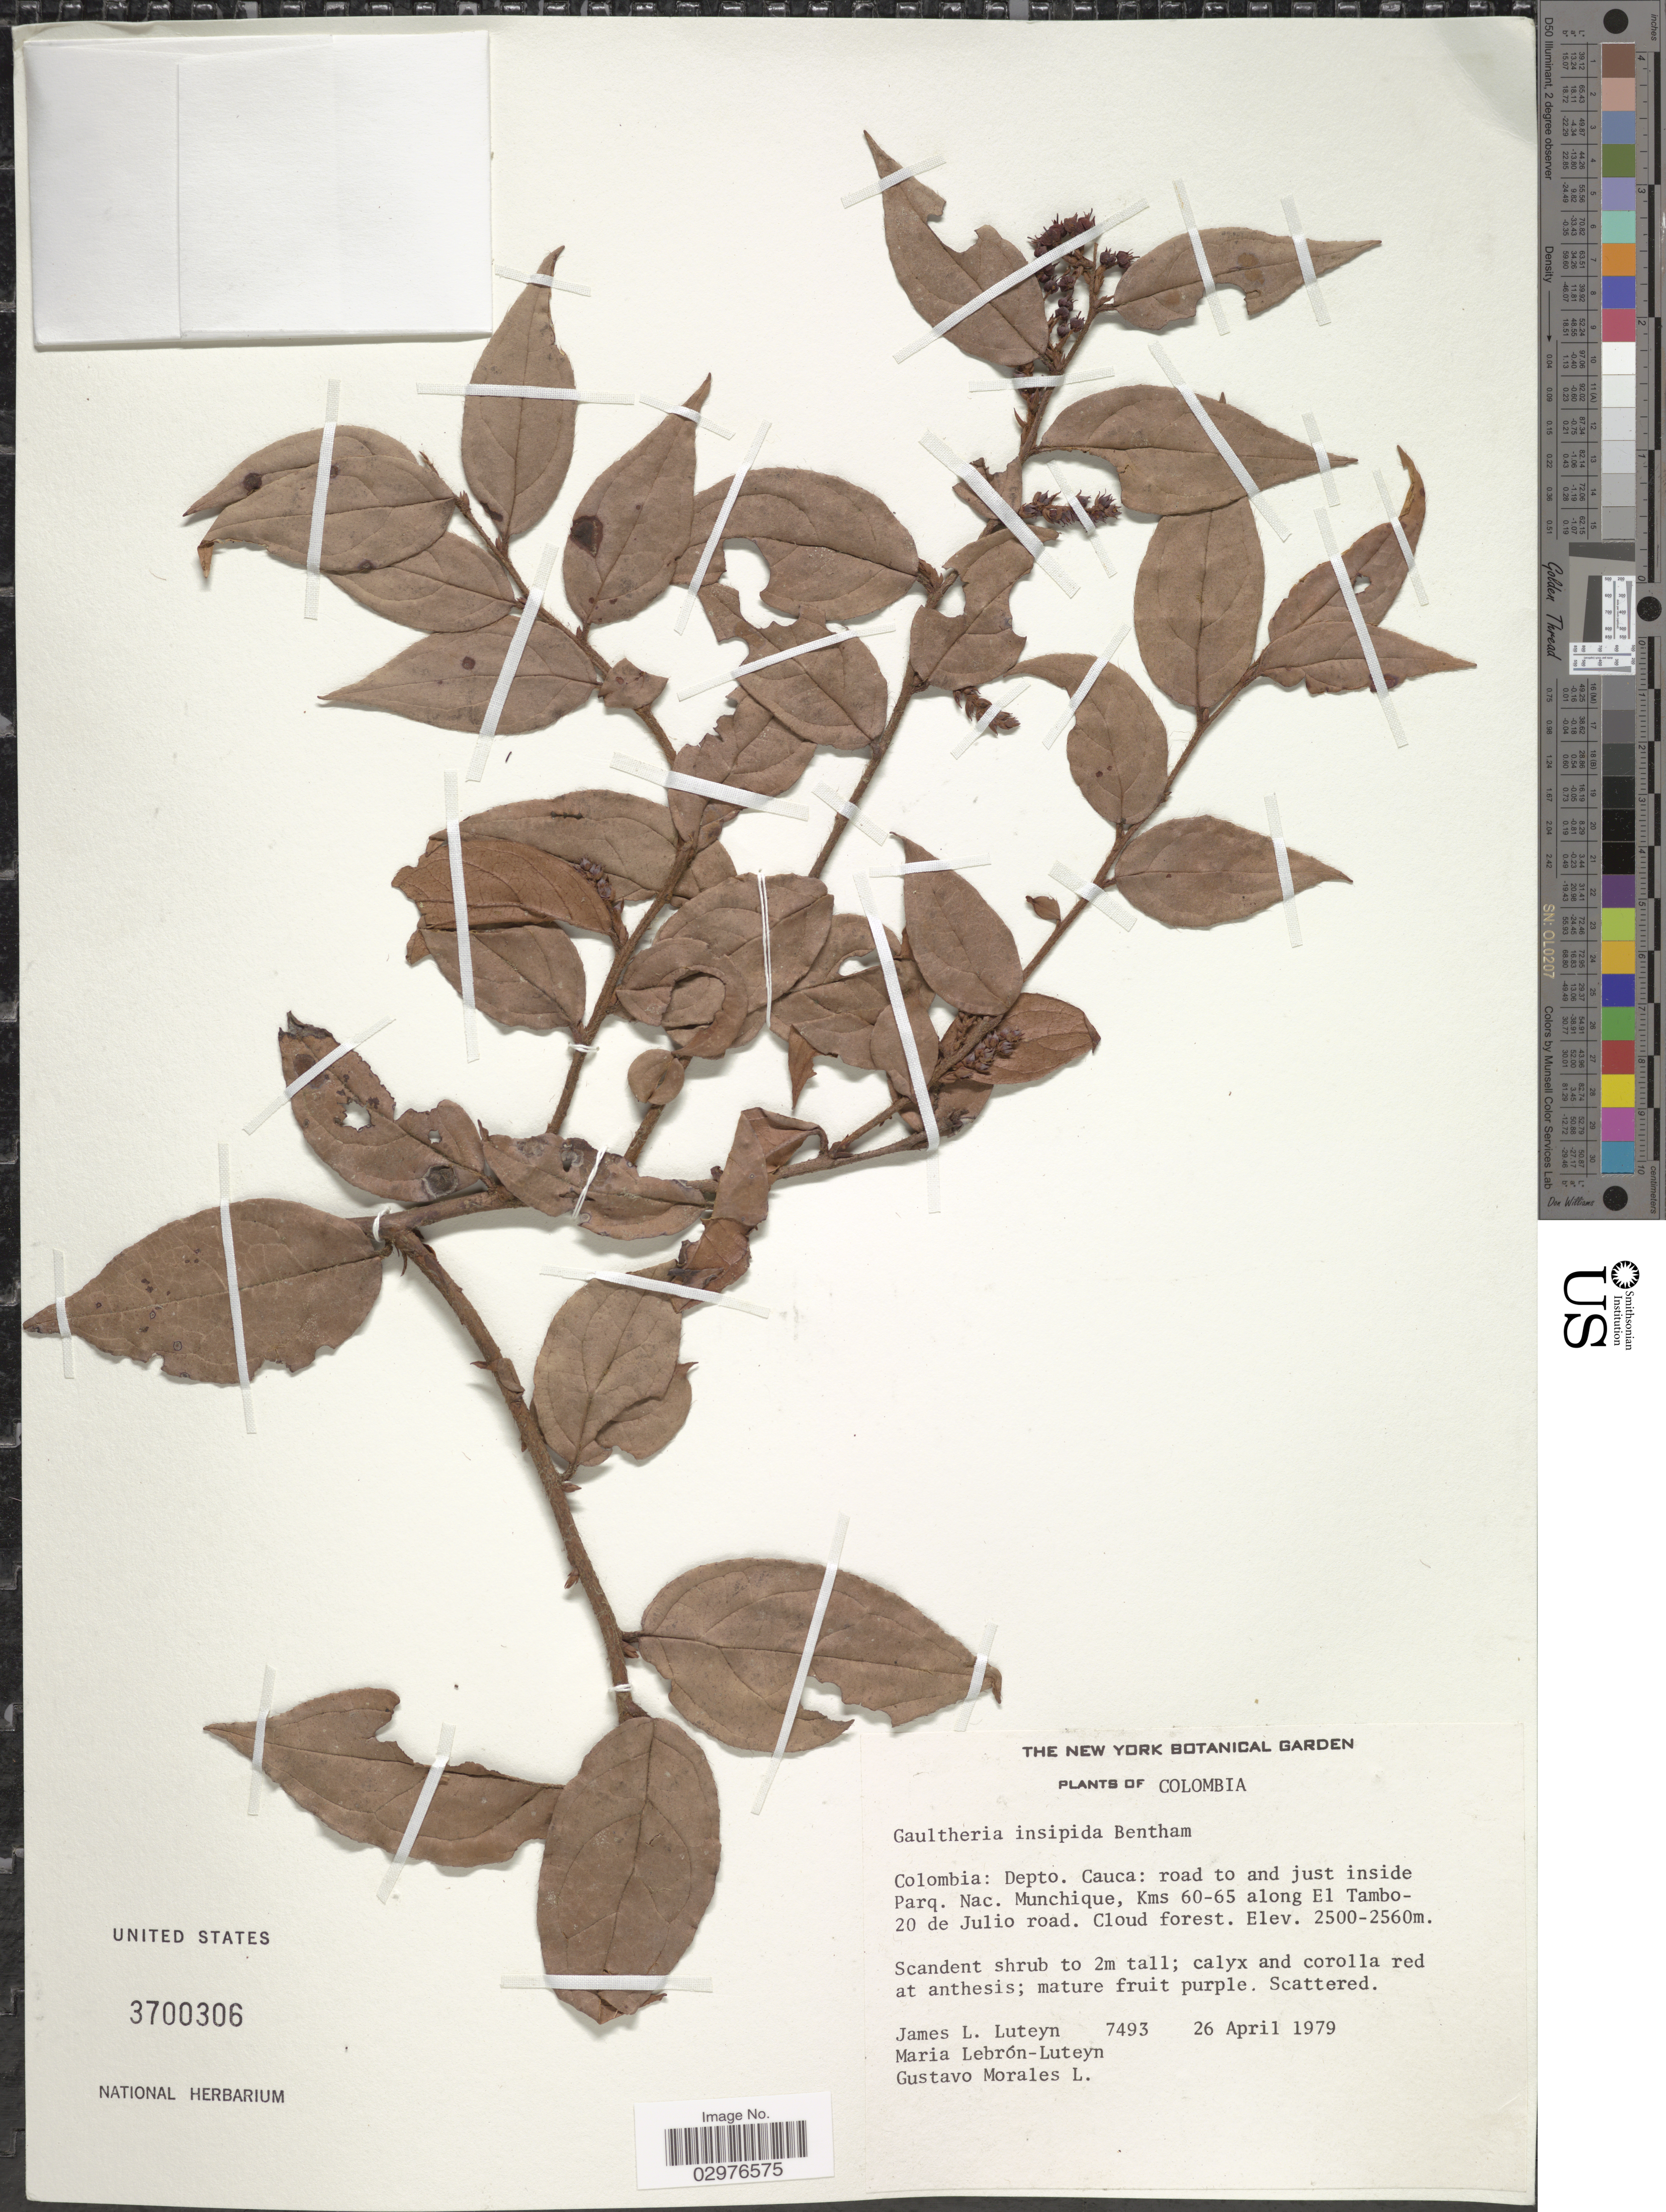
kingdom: Plantae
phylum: Tracheophyta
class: Magnoliopsida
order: Ericales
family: Ericaceae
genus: Gaultheria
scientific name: Gaultheria insipida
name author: Benth.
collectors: J. Luteyn, M. L. Lebrón-Luteyn & G. Morales L.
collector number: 7493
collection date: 1979-04-26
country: Colombia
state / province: Cauca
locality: Depto. Cauca: road to and just inside Parq. Nac. Munchique, Kms 60-65 along El Rambo-20 de Julio road.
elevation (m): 2500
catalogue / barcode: US 3700306